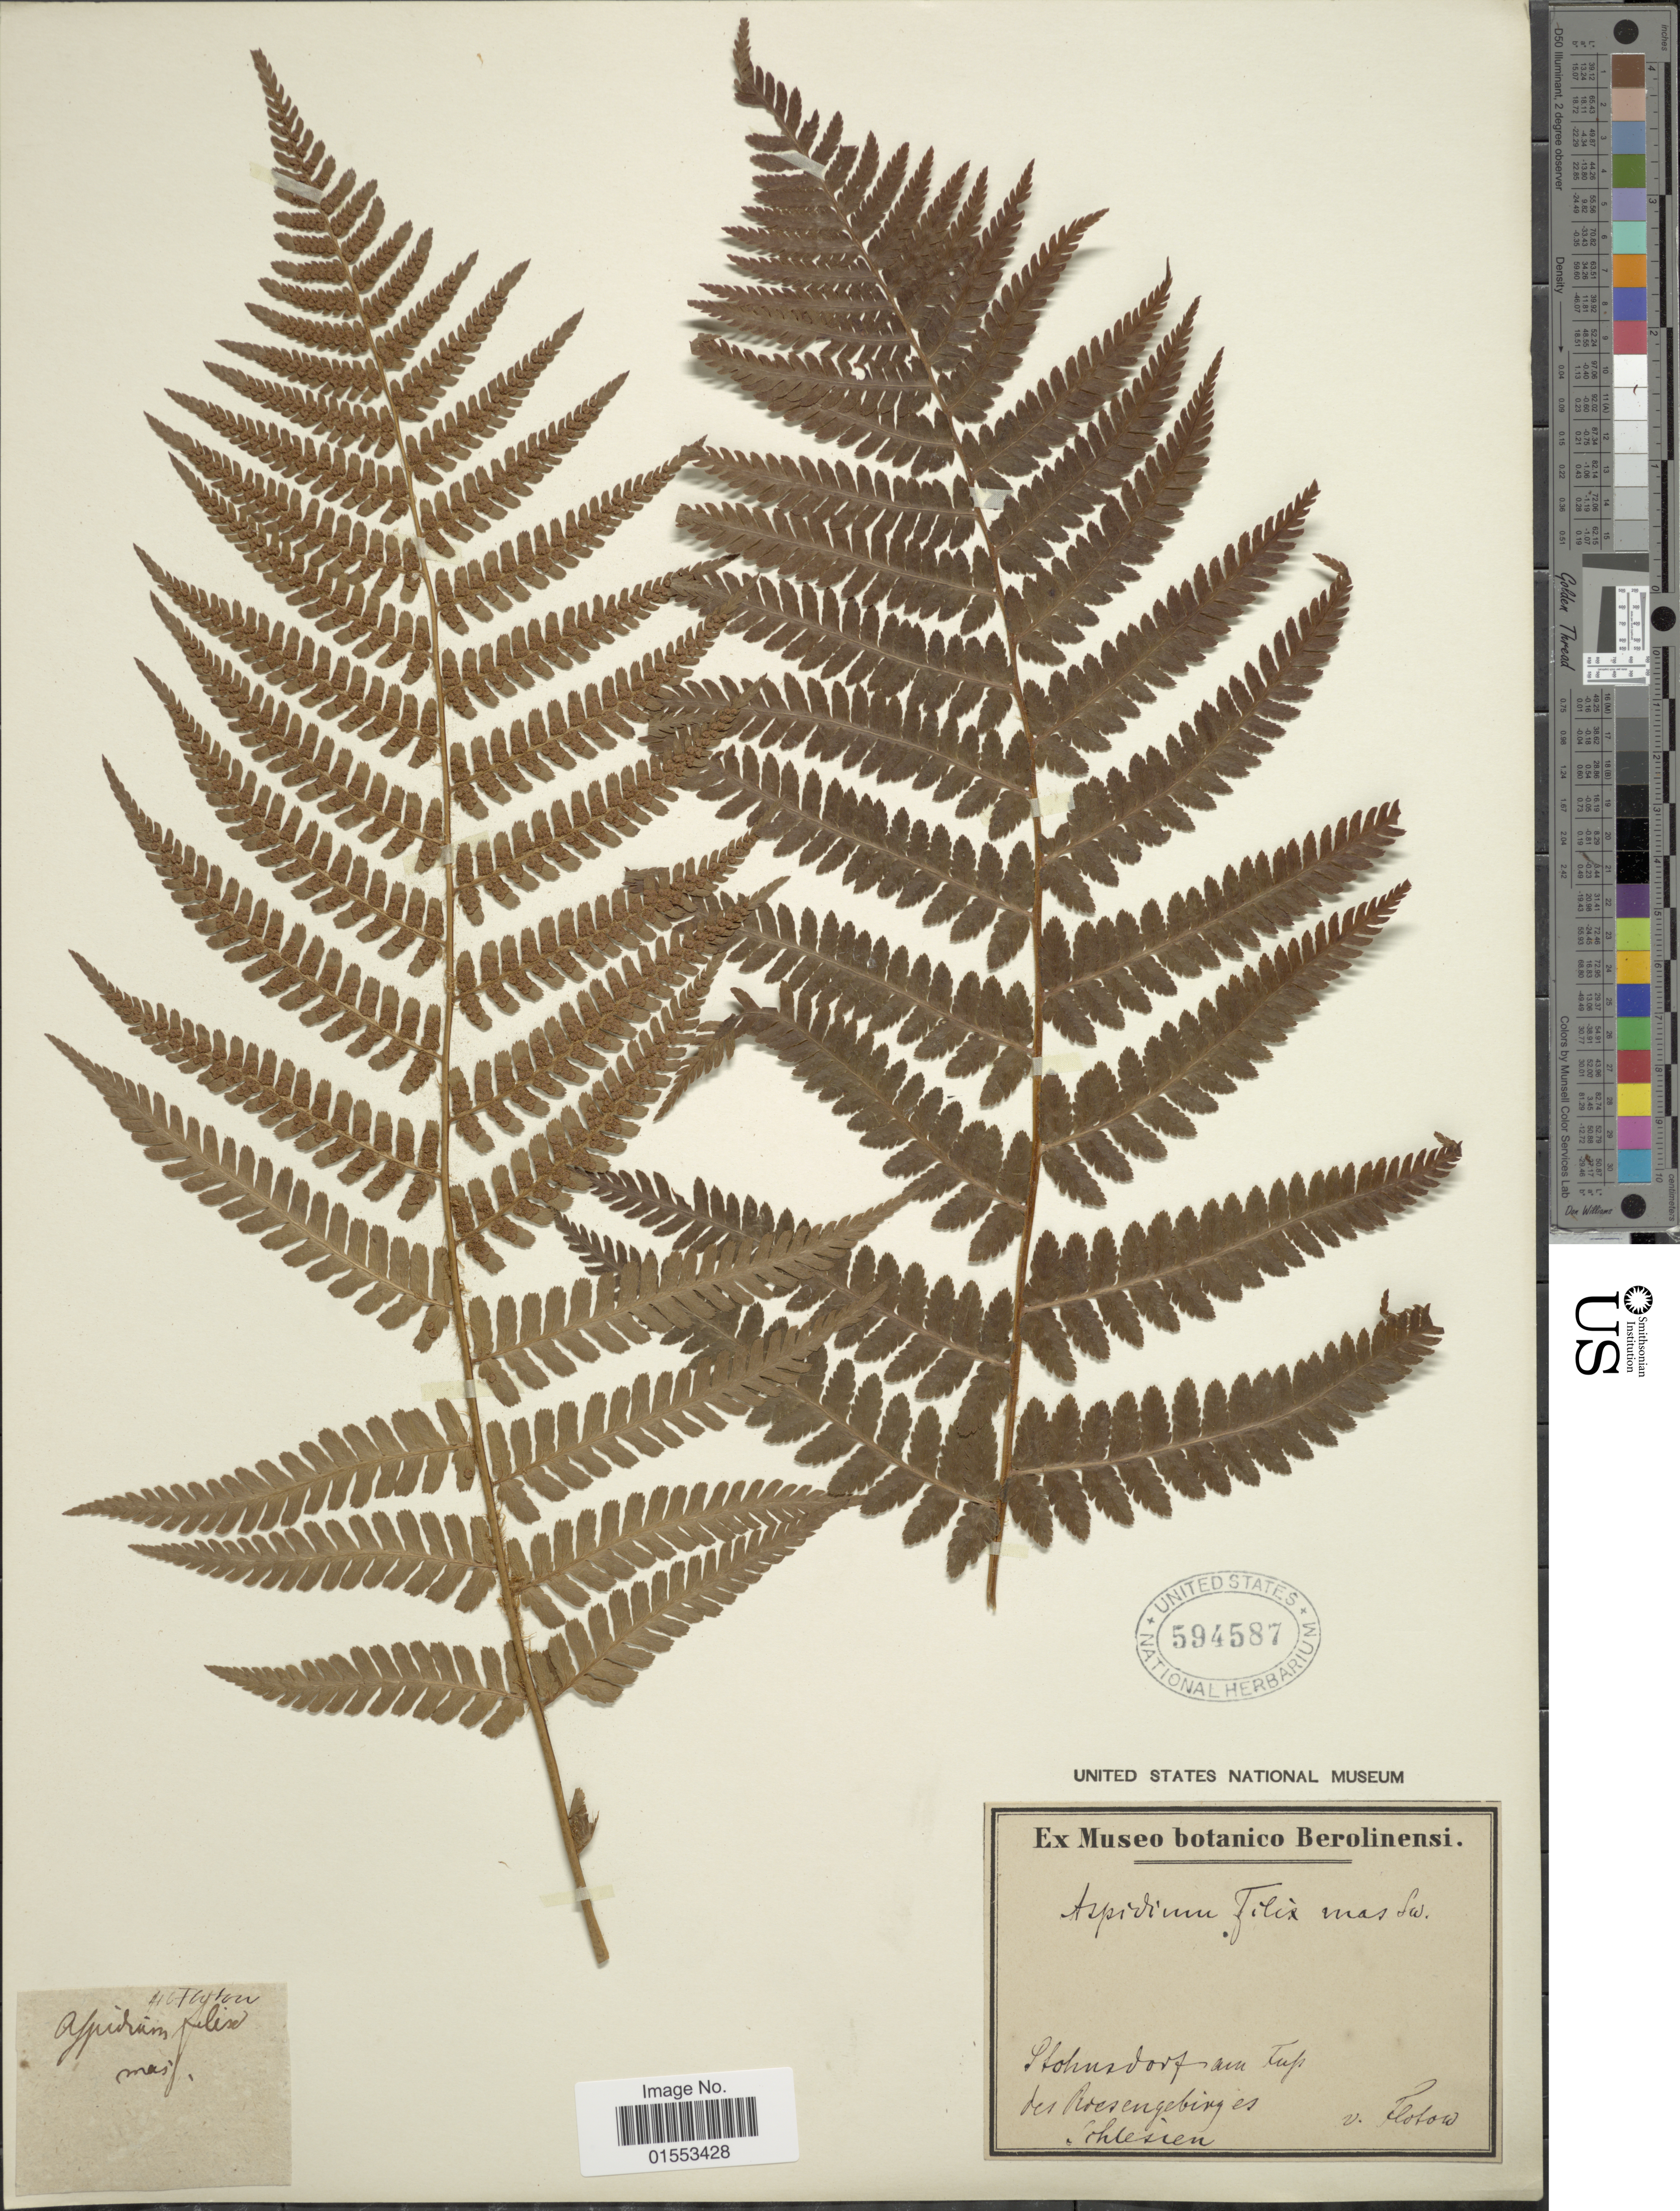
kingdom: Plantae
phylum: Tracheophyta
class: Polypodiopsida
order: Polypodiales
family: Dryopteridaceae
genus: Dryopteris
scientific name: Dryopteris filix-mas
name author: (L.) Schott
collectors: Flotow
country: Poland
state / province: Dolnoslaskie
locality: Ptohnsdorf am Tup, des Roesengebirg es Schlesien [interpreted]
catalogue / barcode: US 594587